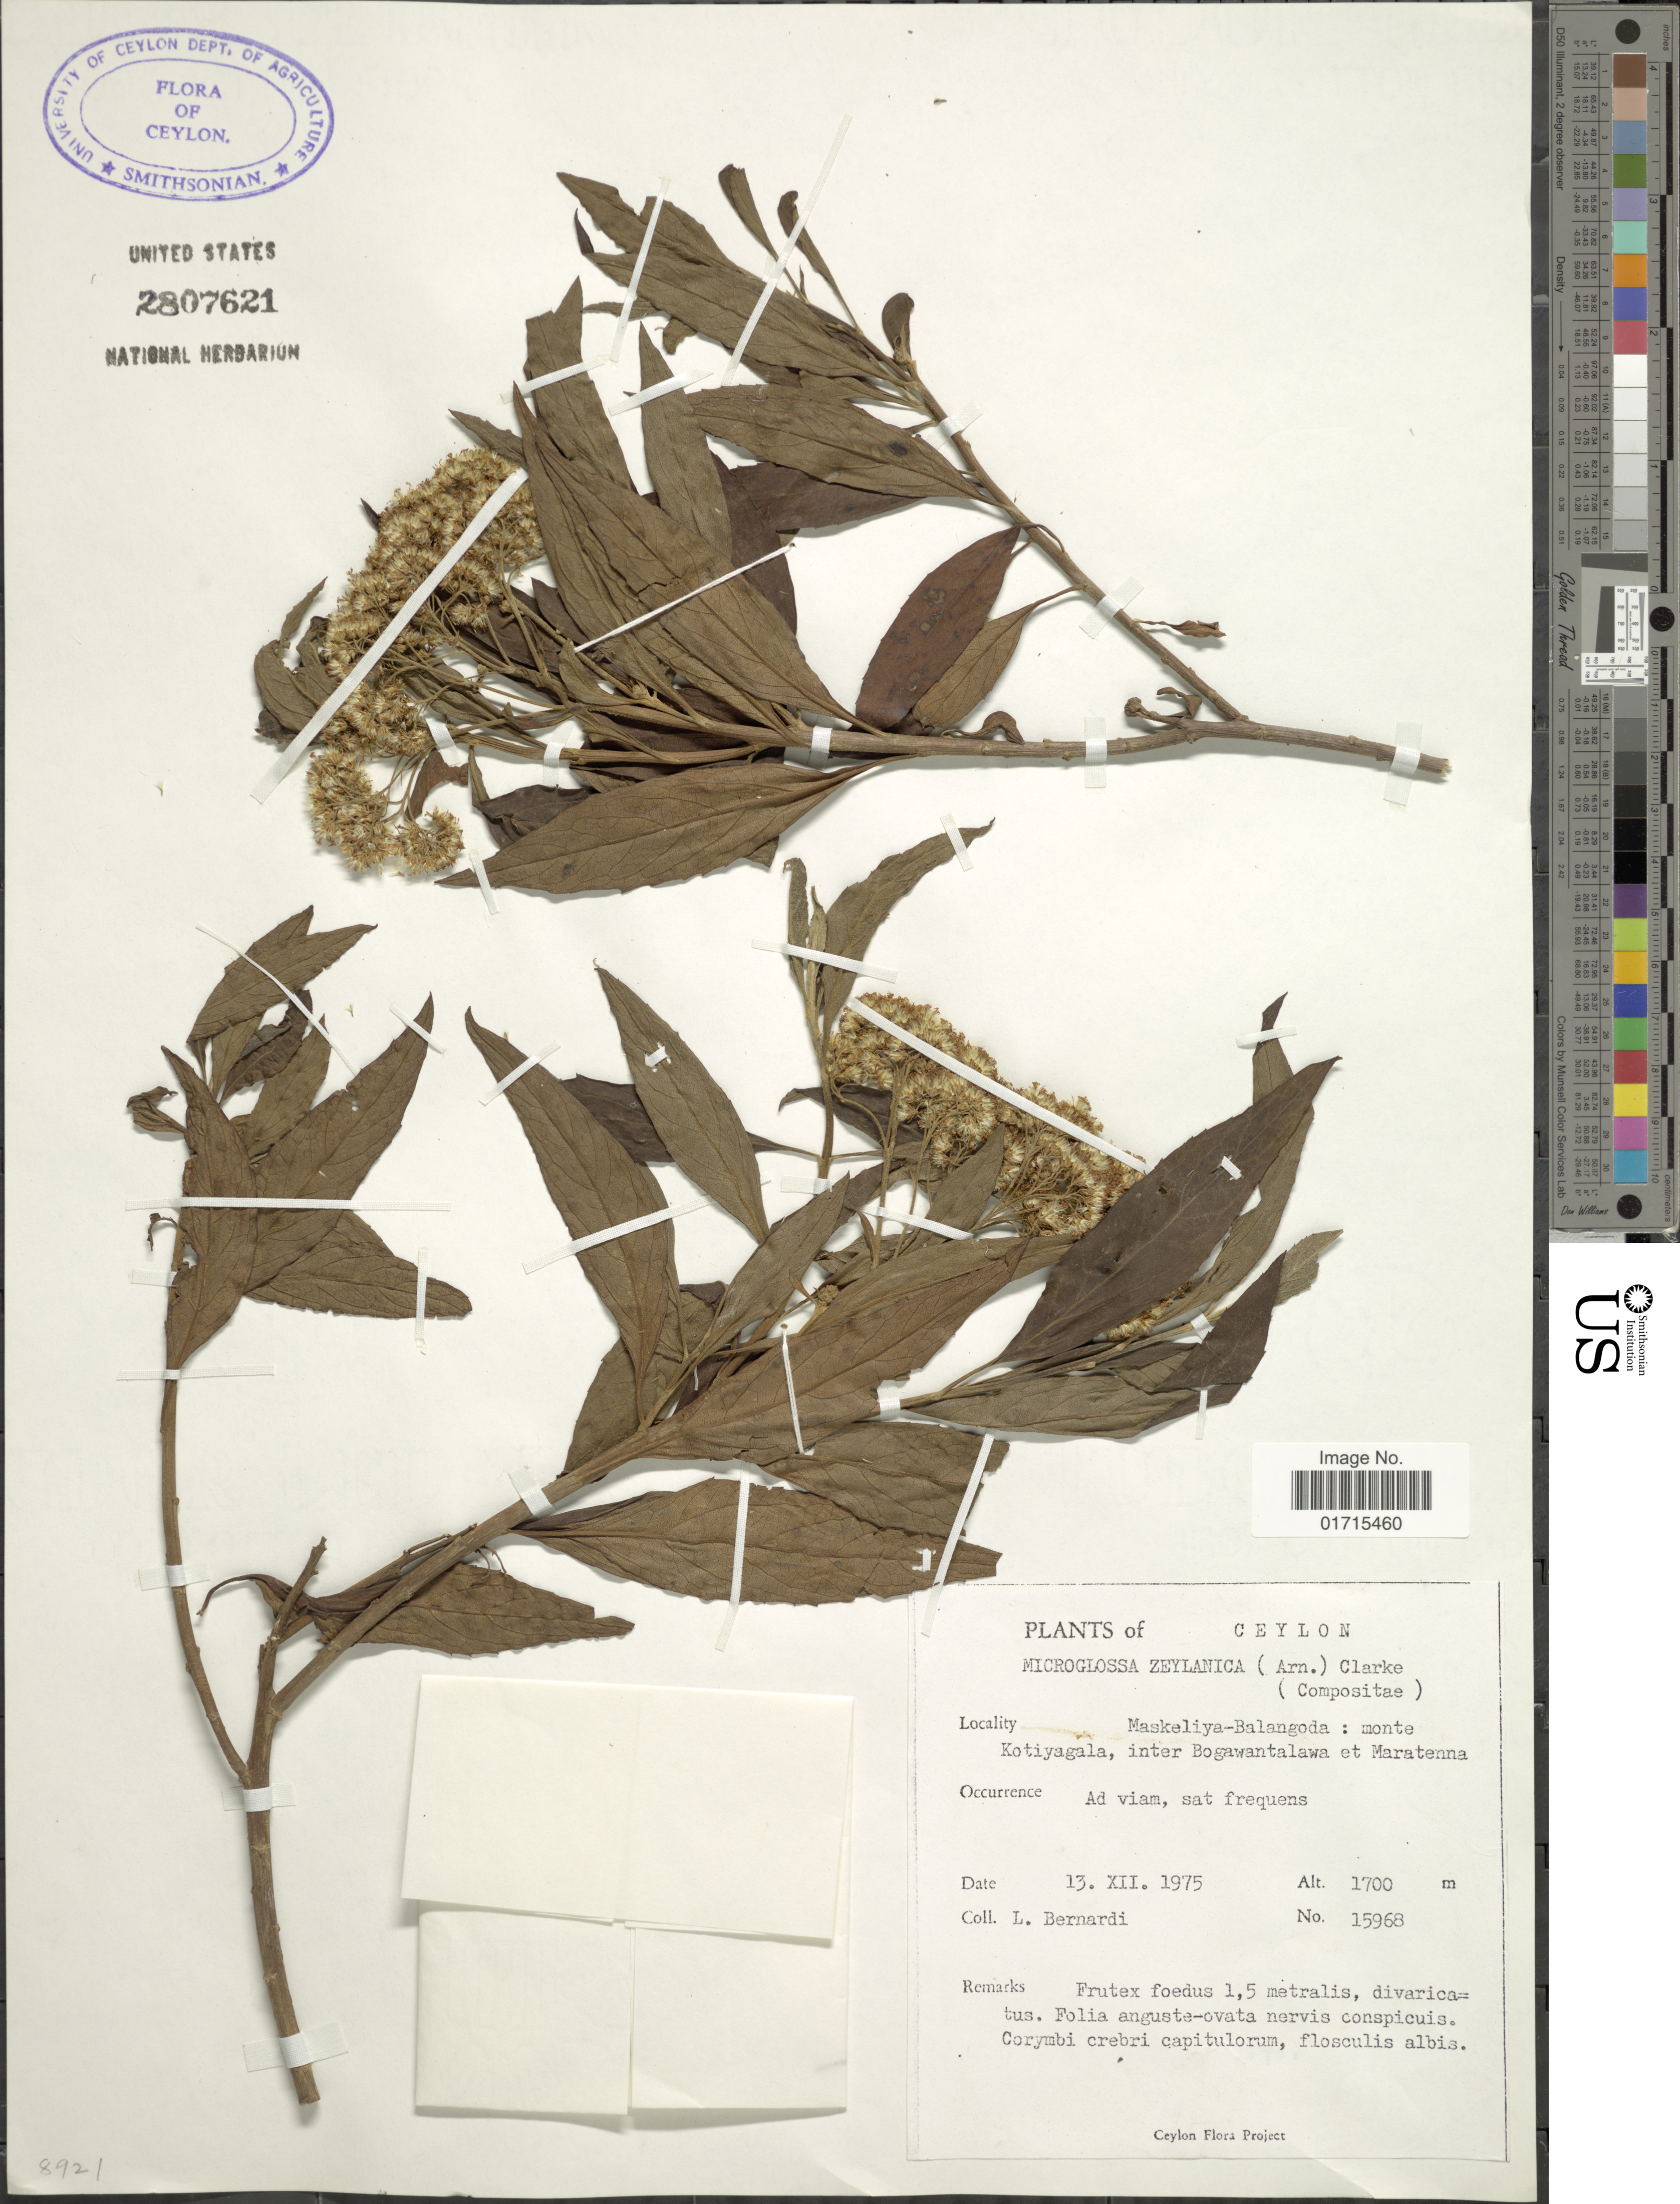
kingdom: Plantae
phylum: Tracheophyta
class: Magnoliopsida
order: Asterales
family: Asteraceae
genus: Microglossa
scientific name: Microglossa zeylanica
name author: (Arn.) Benth. & Hook. f.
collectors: L. Bernardi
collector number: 15968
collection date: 1975-12-13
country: Sri Lanka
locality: Ceylon. Maskeliya-Balangoda: monte Kotiyagala, inter Bogawantalawa et Maratenna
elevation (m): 1700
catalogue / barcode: US 2807621